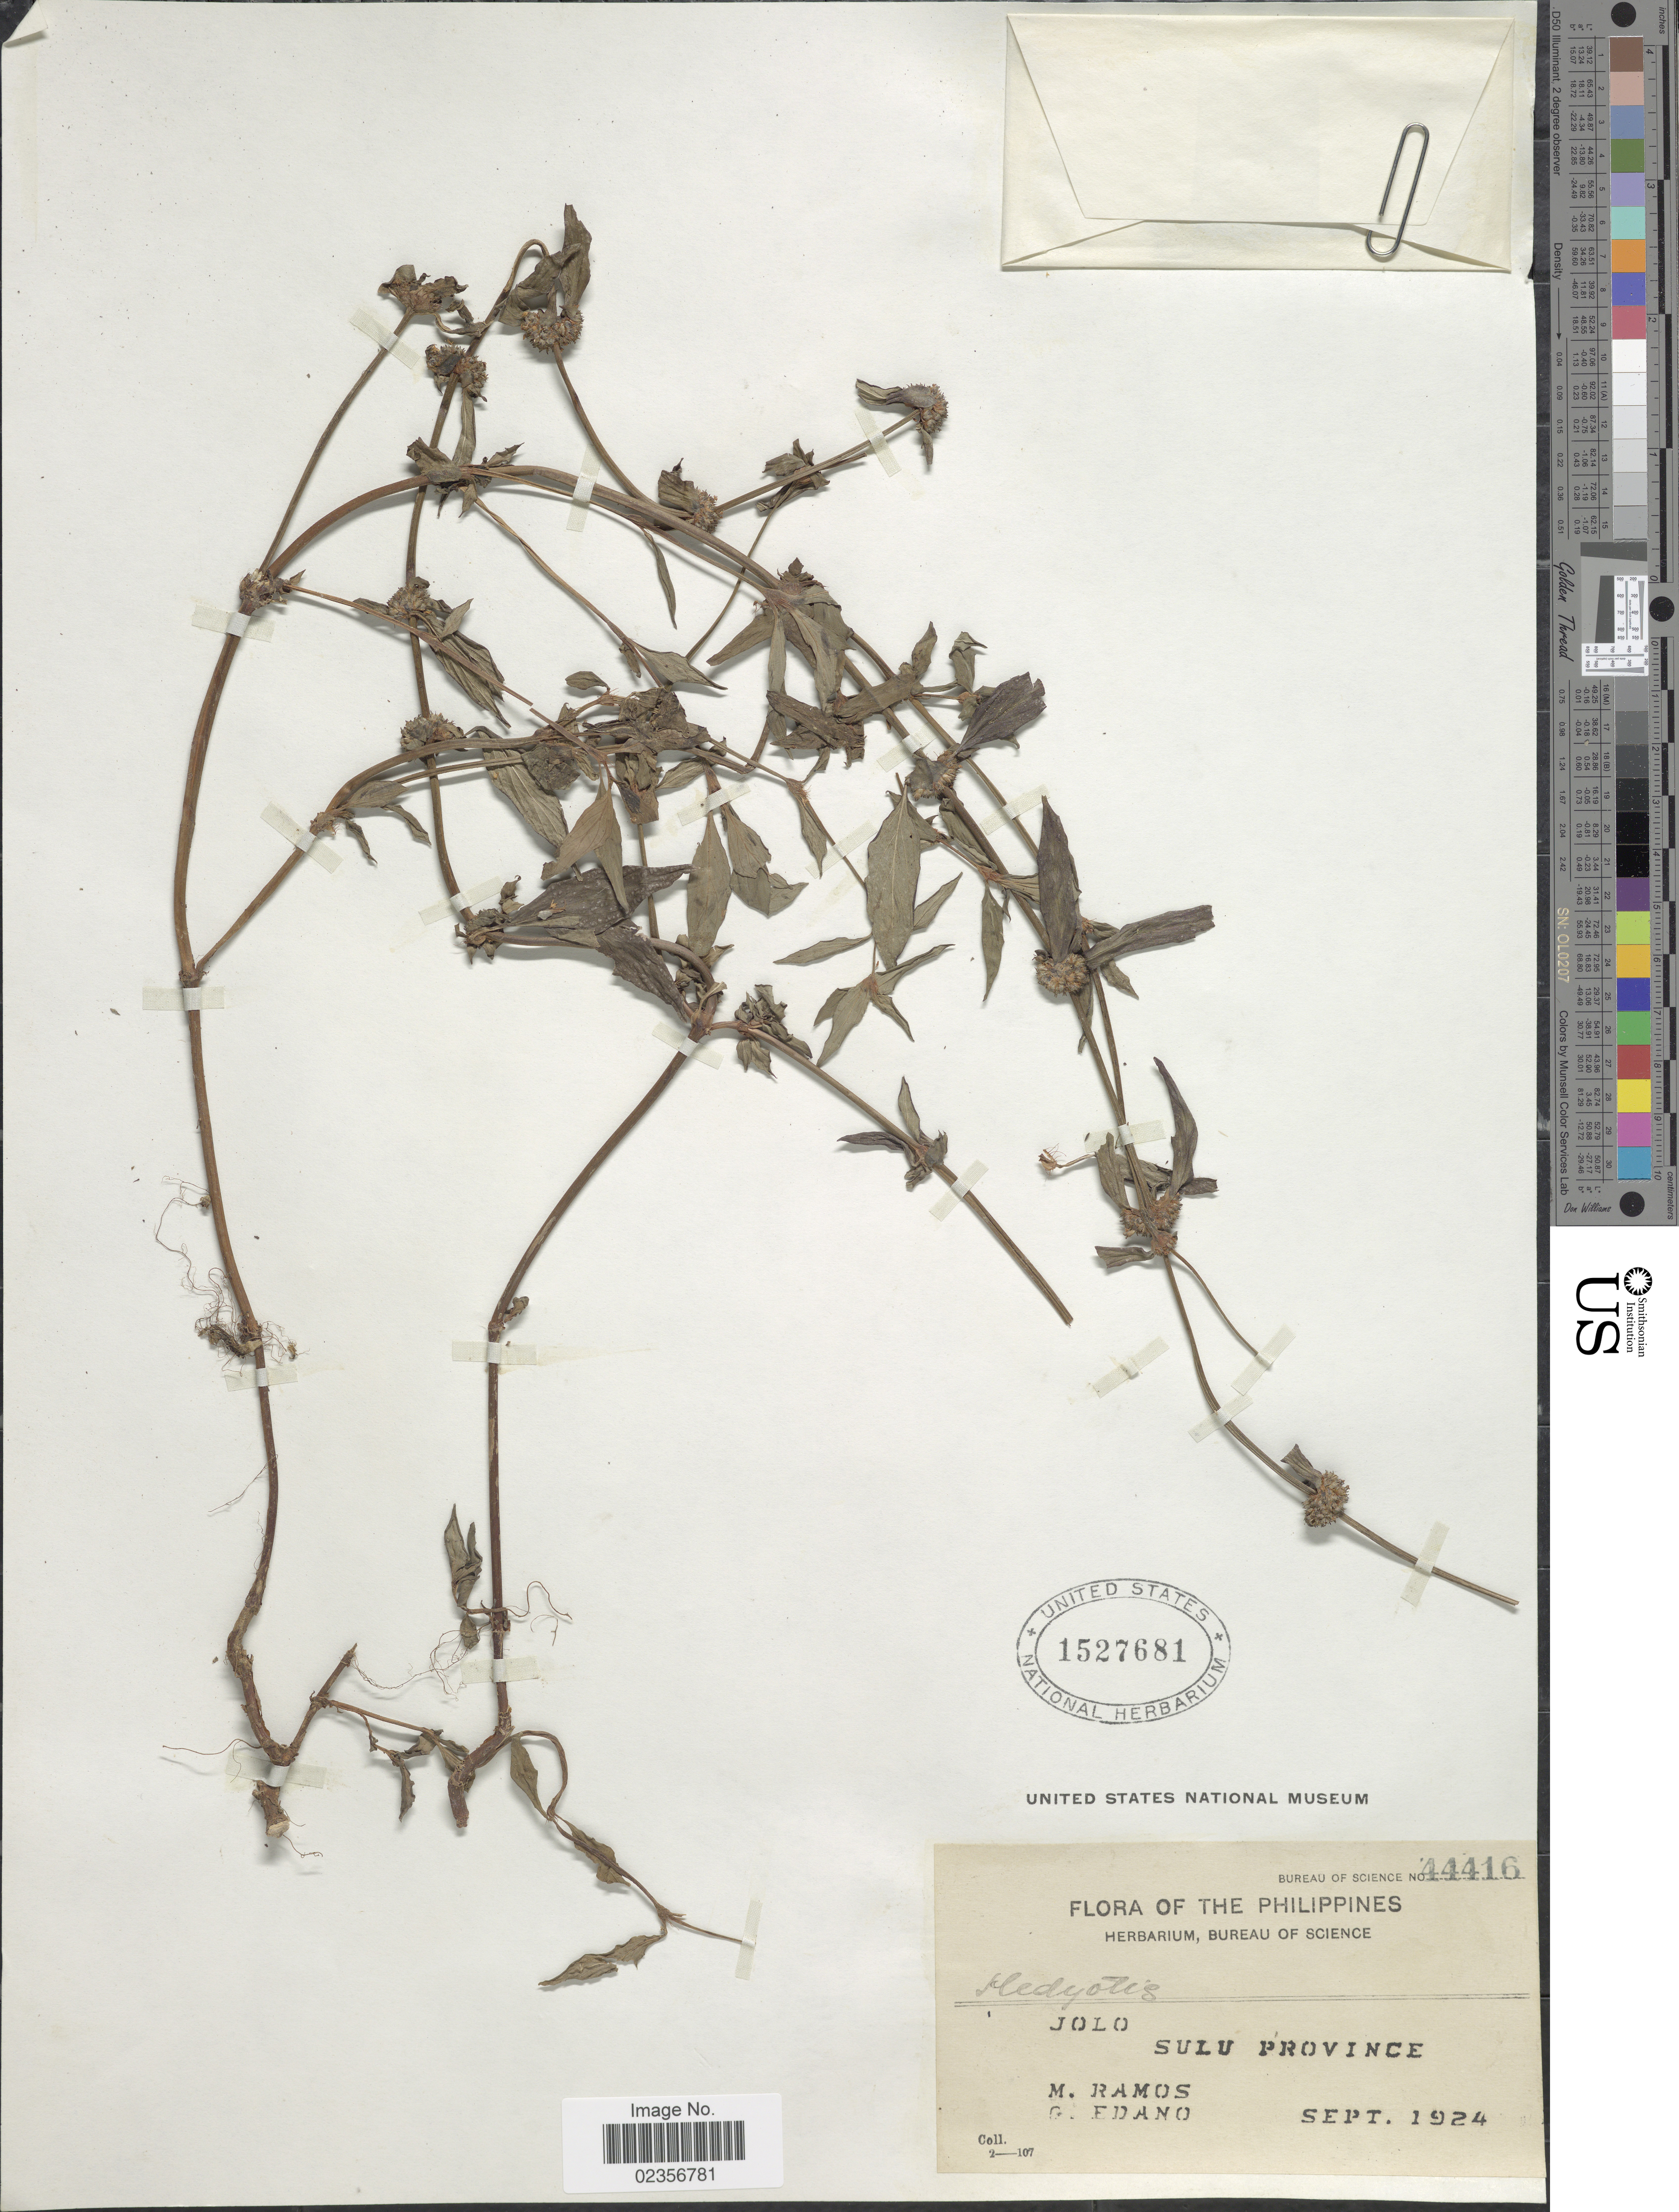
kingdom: Plantae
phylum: Tracheophyta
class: Magnoliopsida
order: Gentianales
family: Rubiaceae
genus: Hedyotis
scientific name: Hedyotis sp.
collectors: M. Ramos & G. Edaño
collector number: Bureau of Science 44416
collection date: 1924-09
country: Philippines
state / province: Muslim Mindanao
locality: Jolo Sulu Province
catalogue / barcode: US 1527681